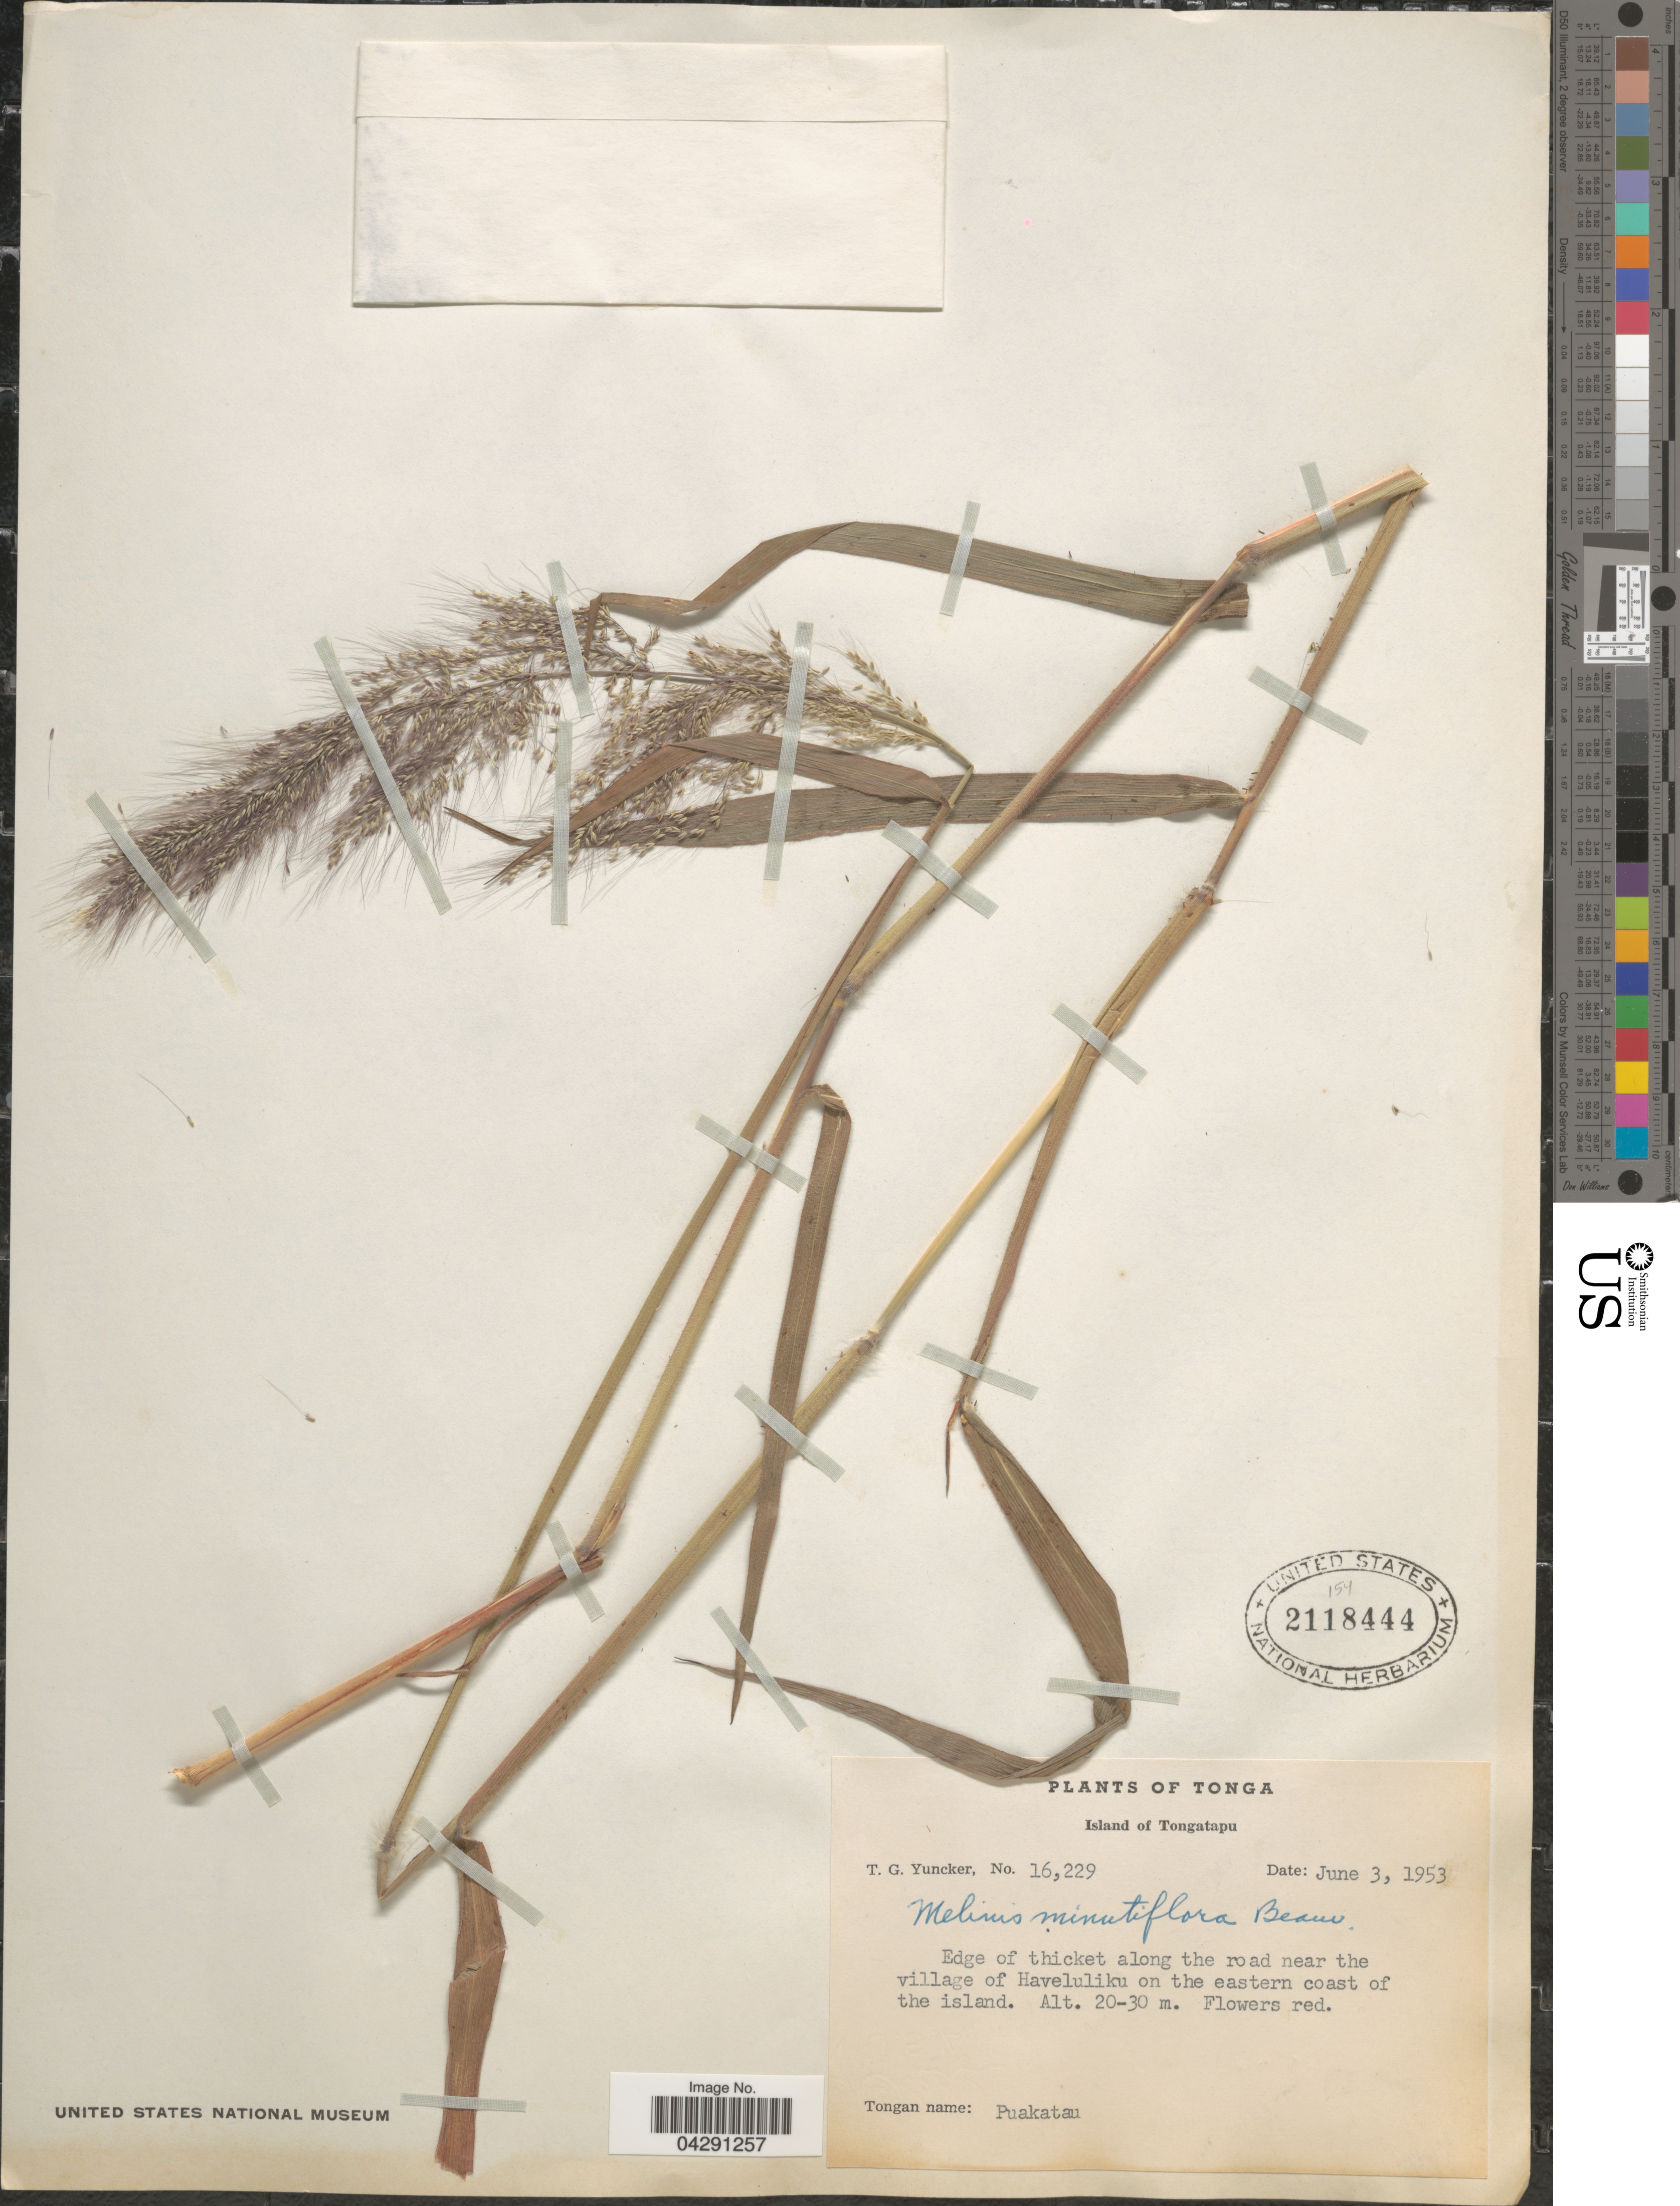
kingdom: Plantae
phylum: Tracheophyta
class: Liliopsida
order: Poales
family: Poaceae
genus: Melinis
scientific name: Melinis minutiflora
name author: P. Beauv.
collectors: T. G. Yuncker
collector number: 16229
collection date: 1953-06-03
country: Tonga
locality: Island of Tongatapu. Edge of thicket along the road near the village of Haveluliku on the eastern coast of the island.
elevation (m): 20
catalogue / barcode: US 2118444